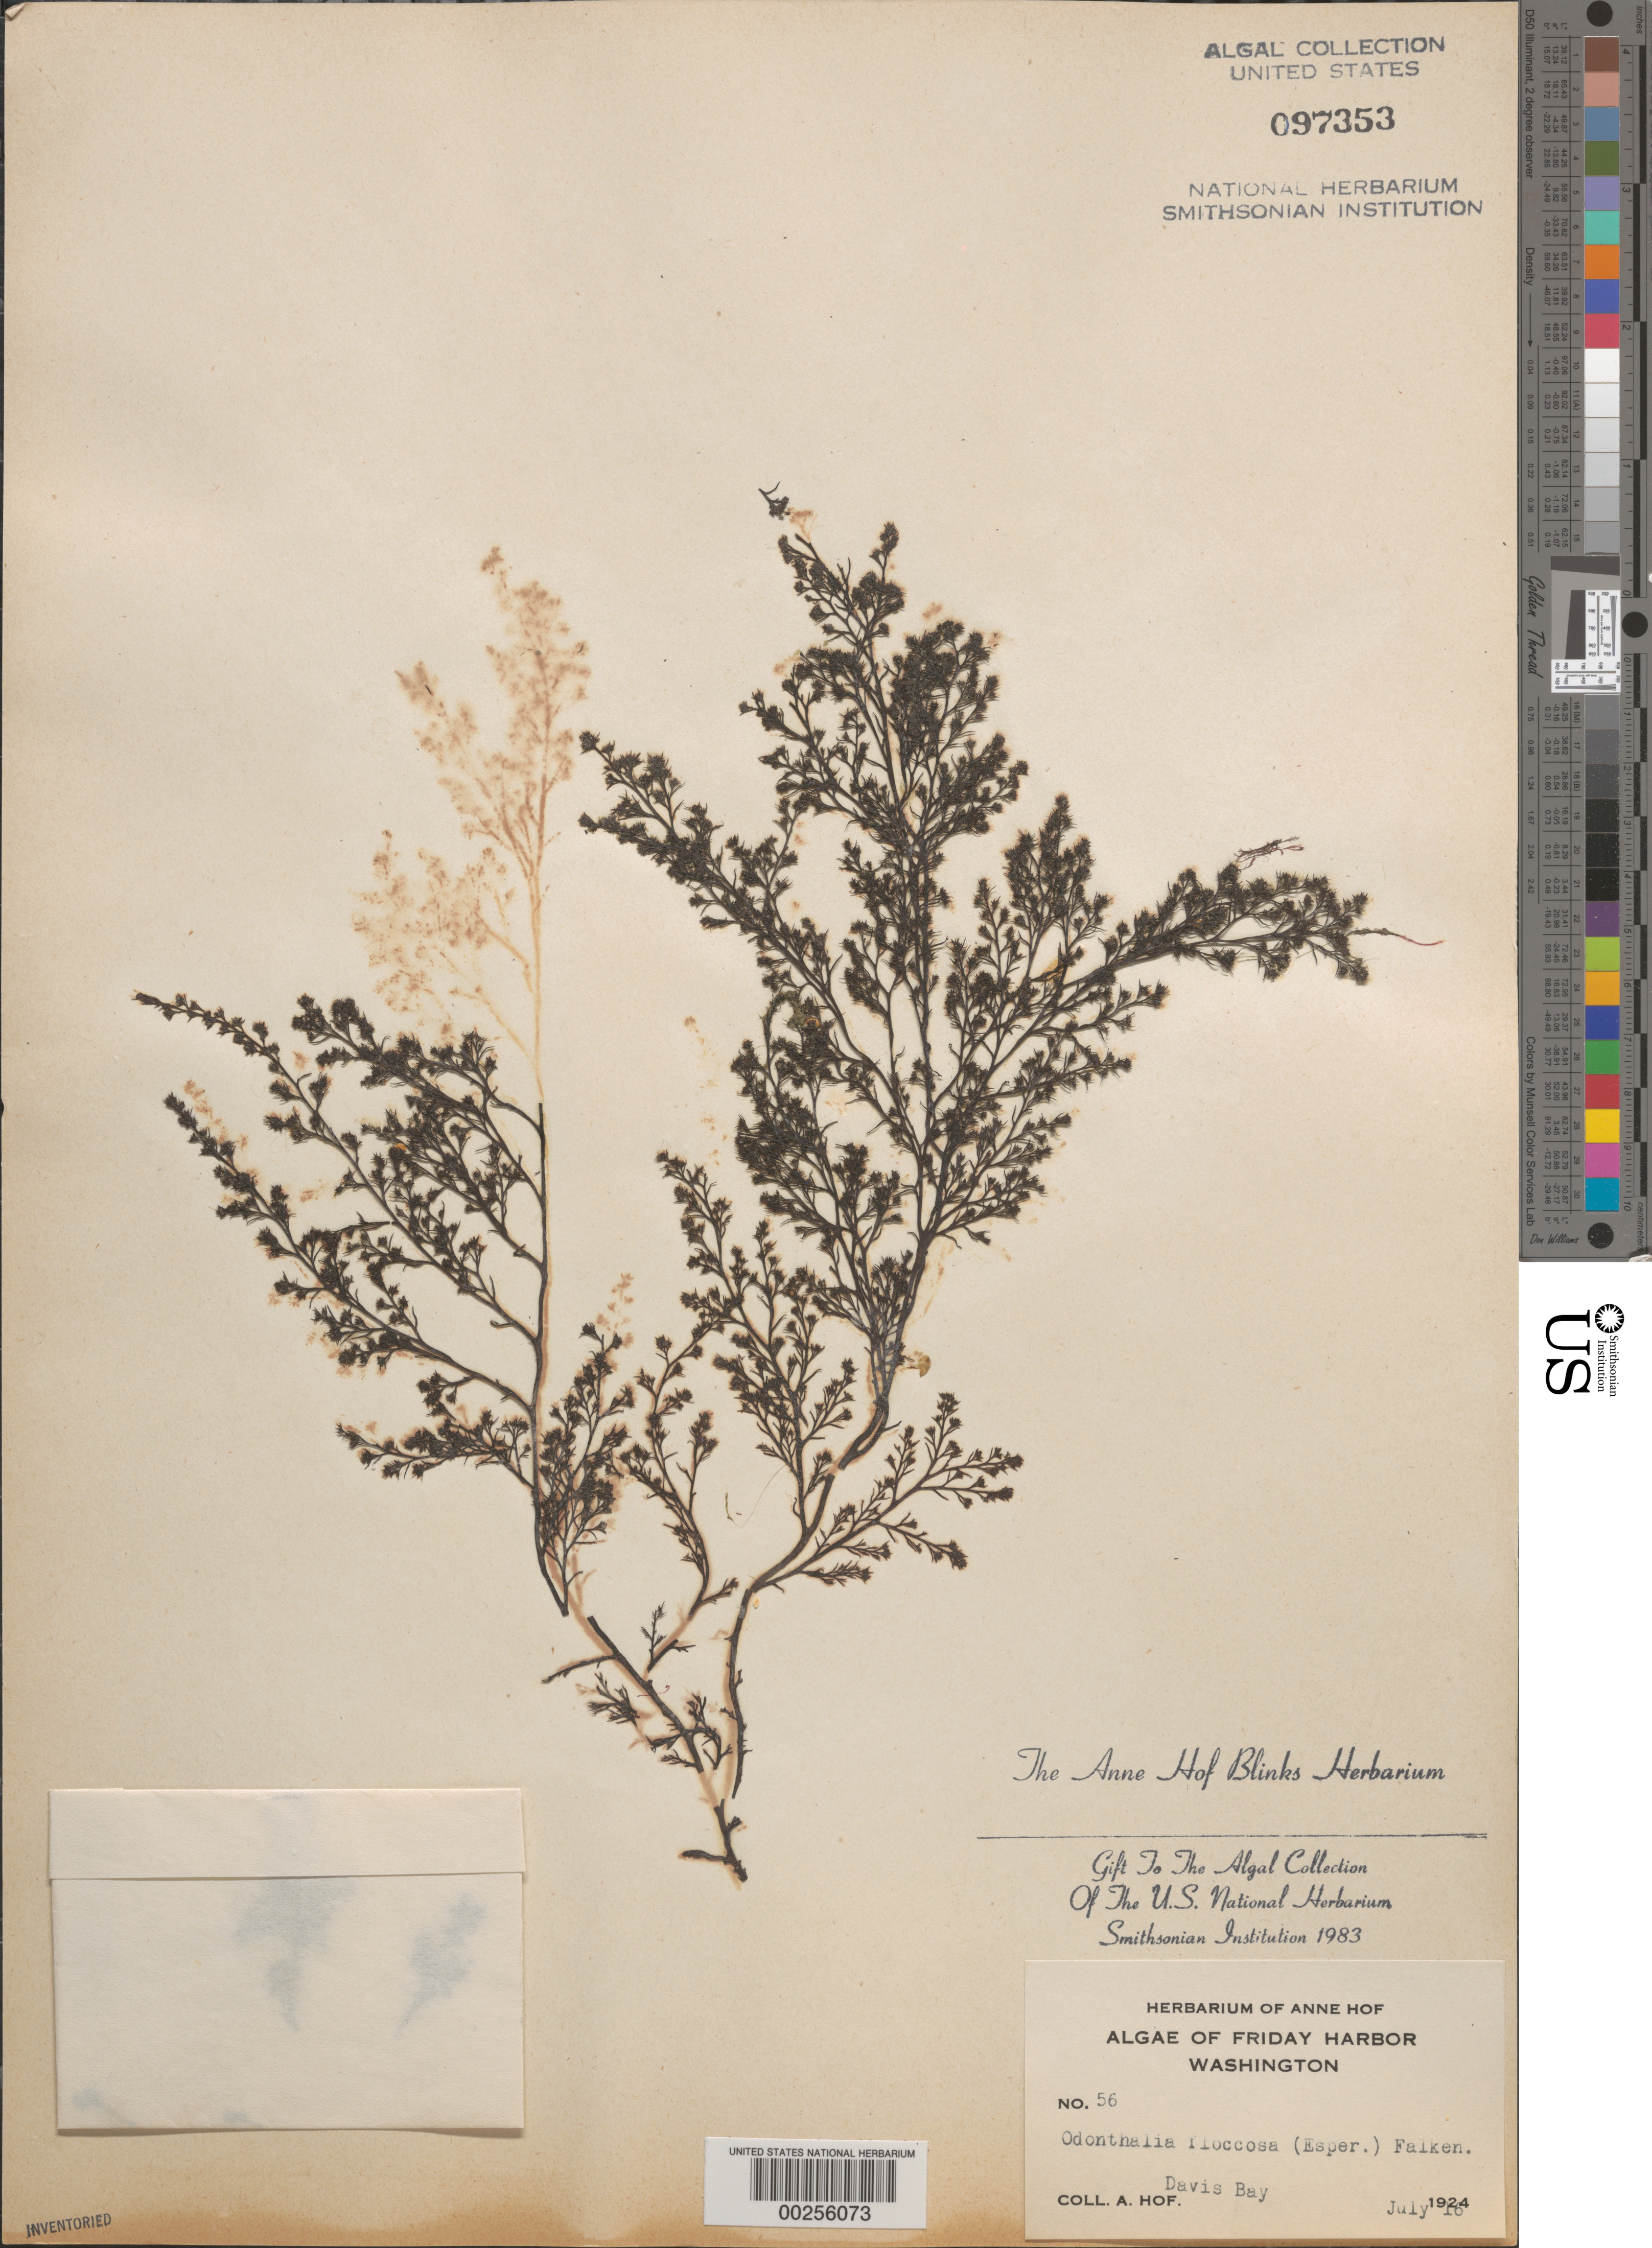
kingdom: Plantae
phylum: Rhodophyta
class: Florideophyceae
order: Ceramiales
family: Rhodomelaceae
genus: Odonthalia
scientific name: Odonthalia floccosa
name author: (Esper) Falkenb.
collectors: A. Blinks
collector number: AHB 56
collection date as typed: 16 Jul 1924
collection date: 1924-07-16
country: United States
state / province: Washington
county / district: San Juan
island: San Juan Island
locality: Davis Bay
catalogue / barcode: US 97353